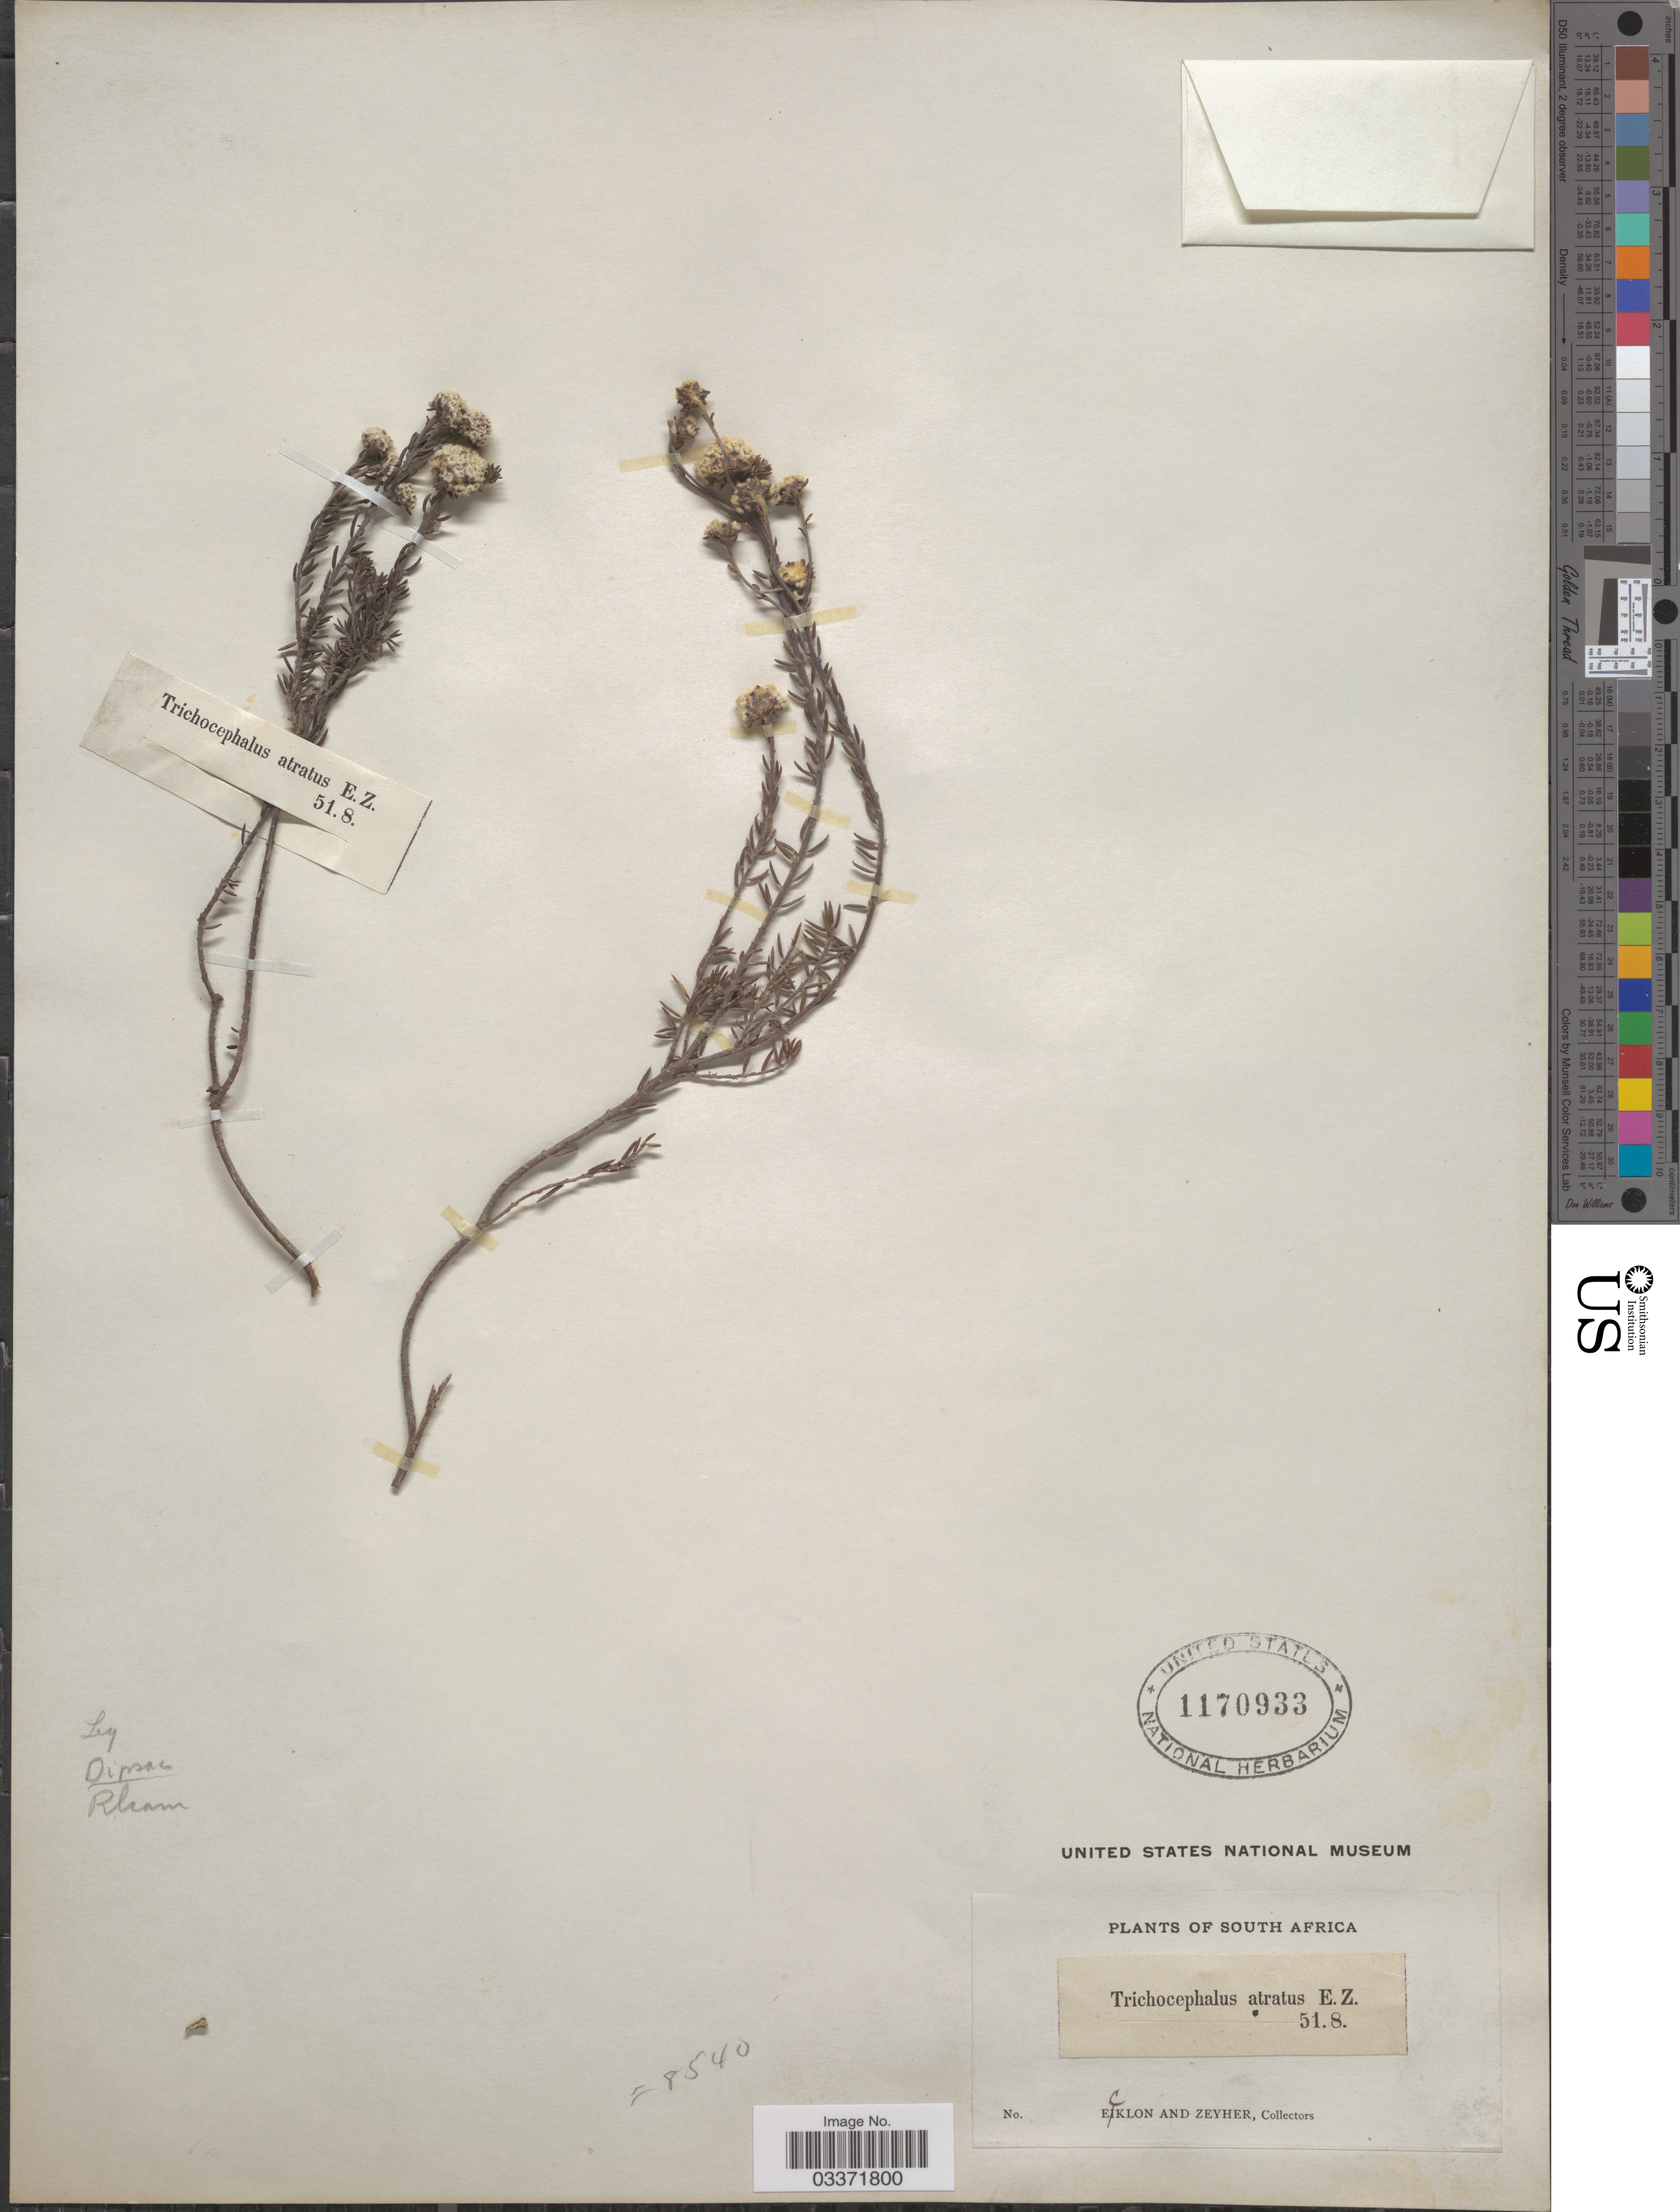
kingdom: Plantae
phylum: Tracheophyta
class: Magnoliopsida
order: Rosales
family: Rhamnaceae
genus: Phylica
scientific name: Phylica atrata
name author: Bernh. ex Krauss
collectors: -. Ecklon & -. Zeyher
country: South Africa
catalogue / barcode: US 1170933